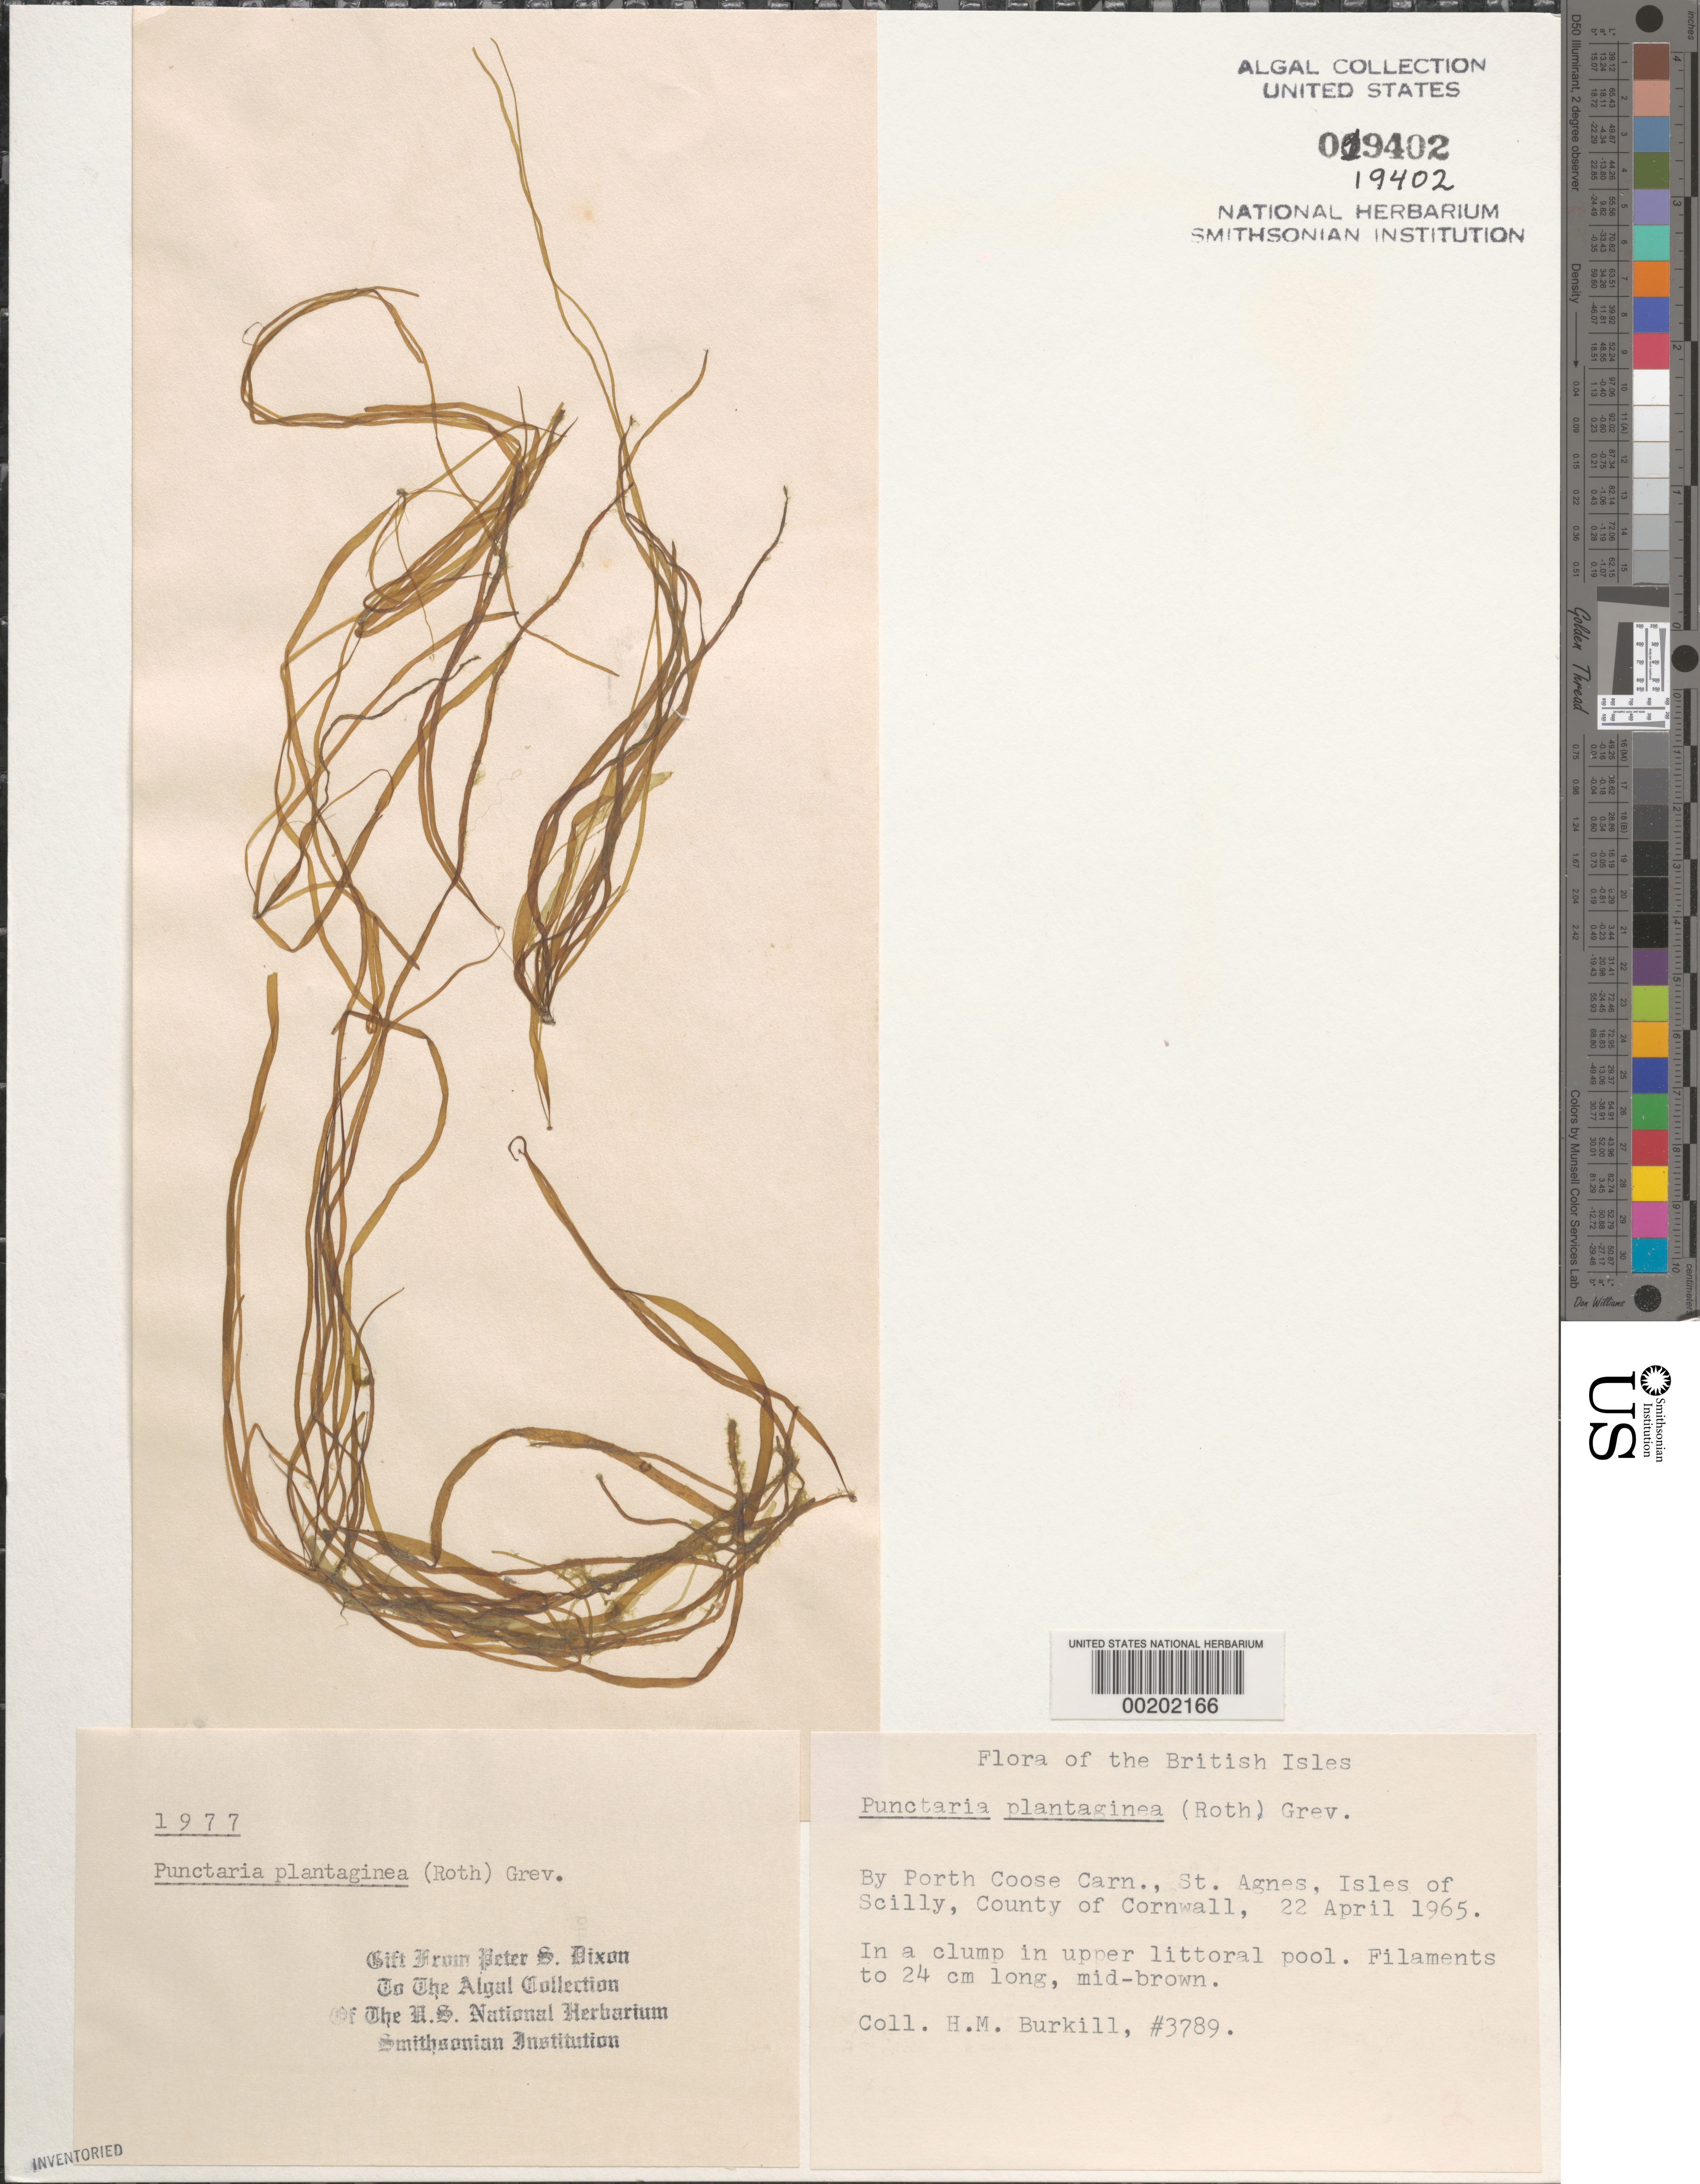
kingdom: Chromista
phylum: Ochrophyta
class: Phaeophyceae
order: Dictyosiphonales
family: Punctariaceae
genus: Punctaria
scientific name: Punctaria plantaginea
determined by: Dixon, P. S.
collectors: H. M. Burkill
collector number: HMB 3789 & PSD 1977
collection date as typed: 22 Apr 1965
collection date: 1965-04-22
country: United Kingdom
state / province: England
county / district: Council of the Isles of Scilly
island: St. Agnes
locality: Porth Coose Carn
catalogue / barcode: US 19402